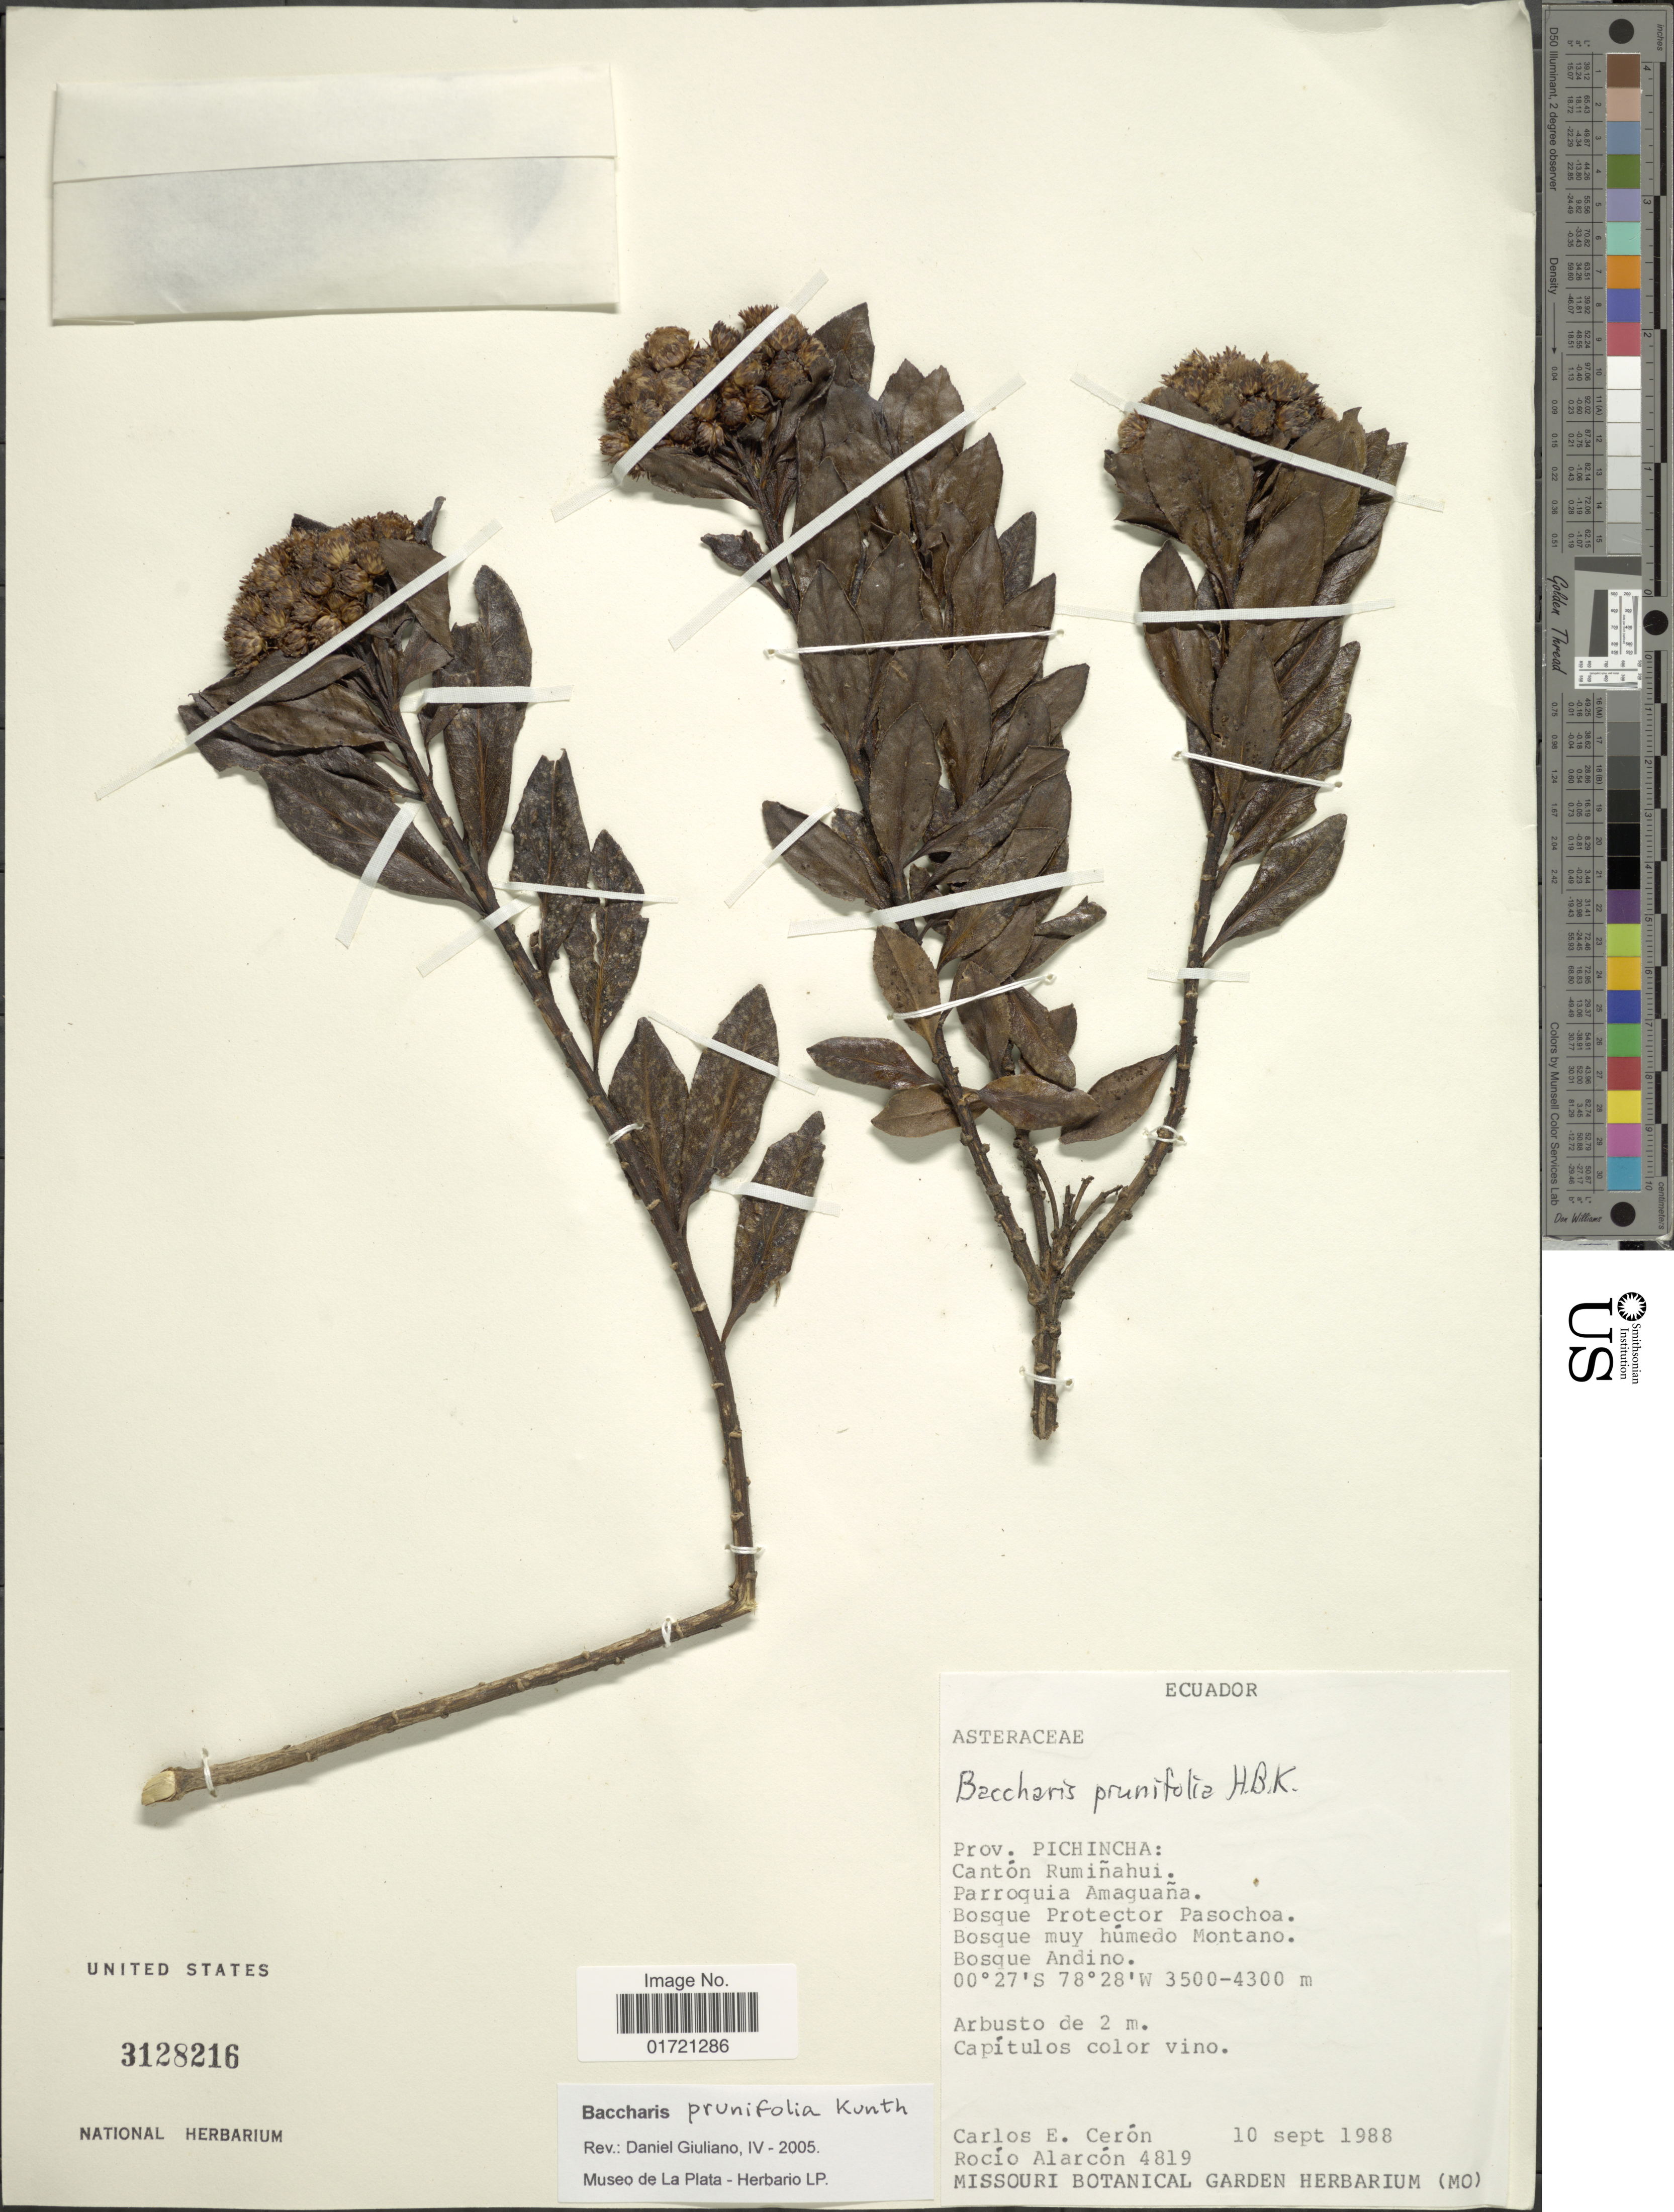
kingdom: Plantae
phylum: Tracheophyta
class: Magnoliopsida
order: Asterales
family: Asteraceae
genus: Baccharis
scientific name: Baccharis prunifolia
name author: Kunth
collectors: C. E. Cerón M. & R. Alarcón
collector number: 4819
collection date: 1988-09-10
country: Ecuador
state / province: Pichincha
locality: Prov. Pichincha: Cantón Rumiñahui. Parroquia Amaguaña. Bosque Protector Pasochoa. Bosque muy húmedo Montano. Bosque Andino.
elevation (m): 3500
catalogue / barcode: US 3128216